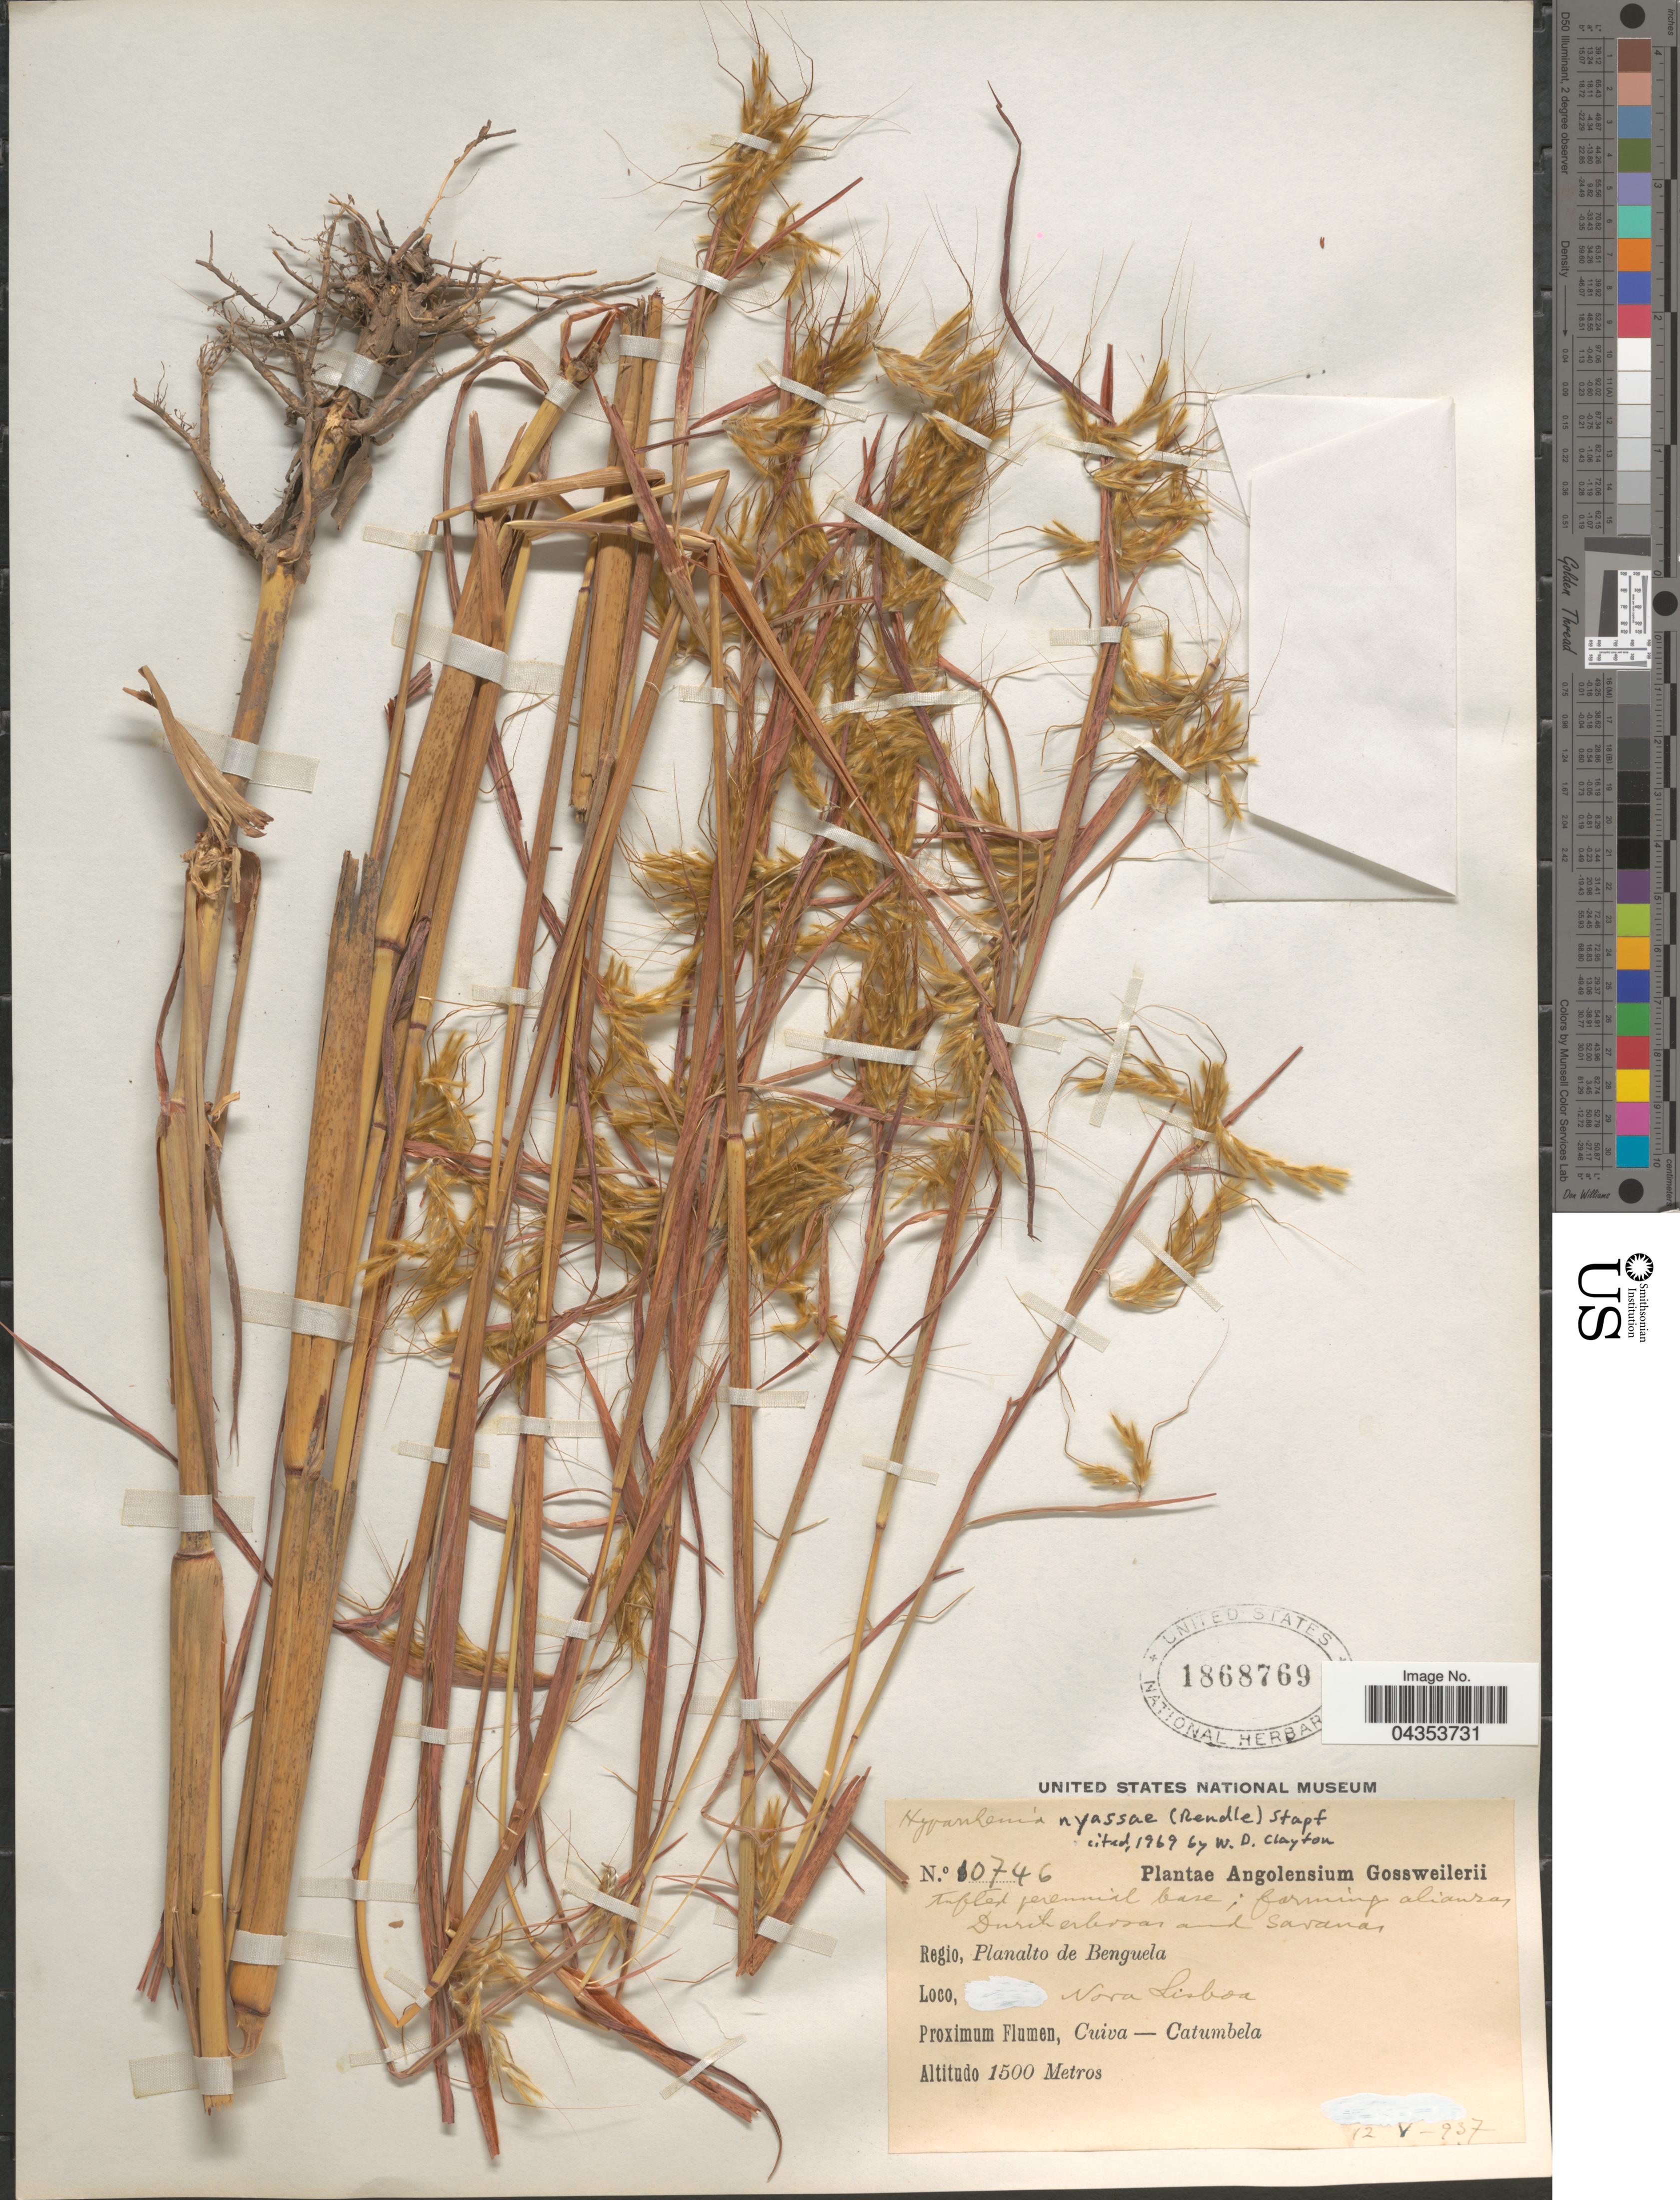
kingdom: Plantae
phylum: Tracheophyta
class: Liliopsida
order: Poales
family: Poaceae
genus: Hyparrhenia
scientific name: Hyparrhenia nyassae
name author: (Rendle) Stapf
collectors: -. Gossweiler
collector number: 10746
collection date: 1937-05-12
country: Angola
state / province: Benguela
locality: Regio, Planalto de Benguela. Nova Lisboa. Proximum Flumen, Cuiva - Catumbela.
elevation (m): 1500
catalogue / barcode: US 1868769